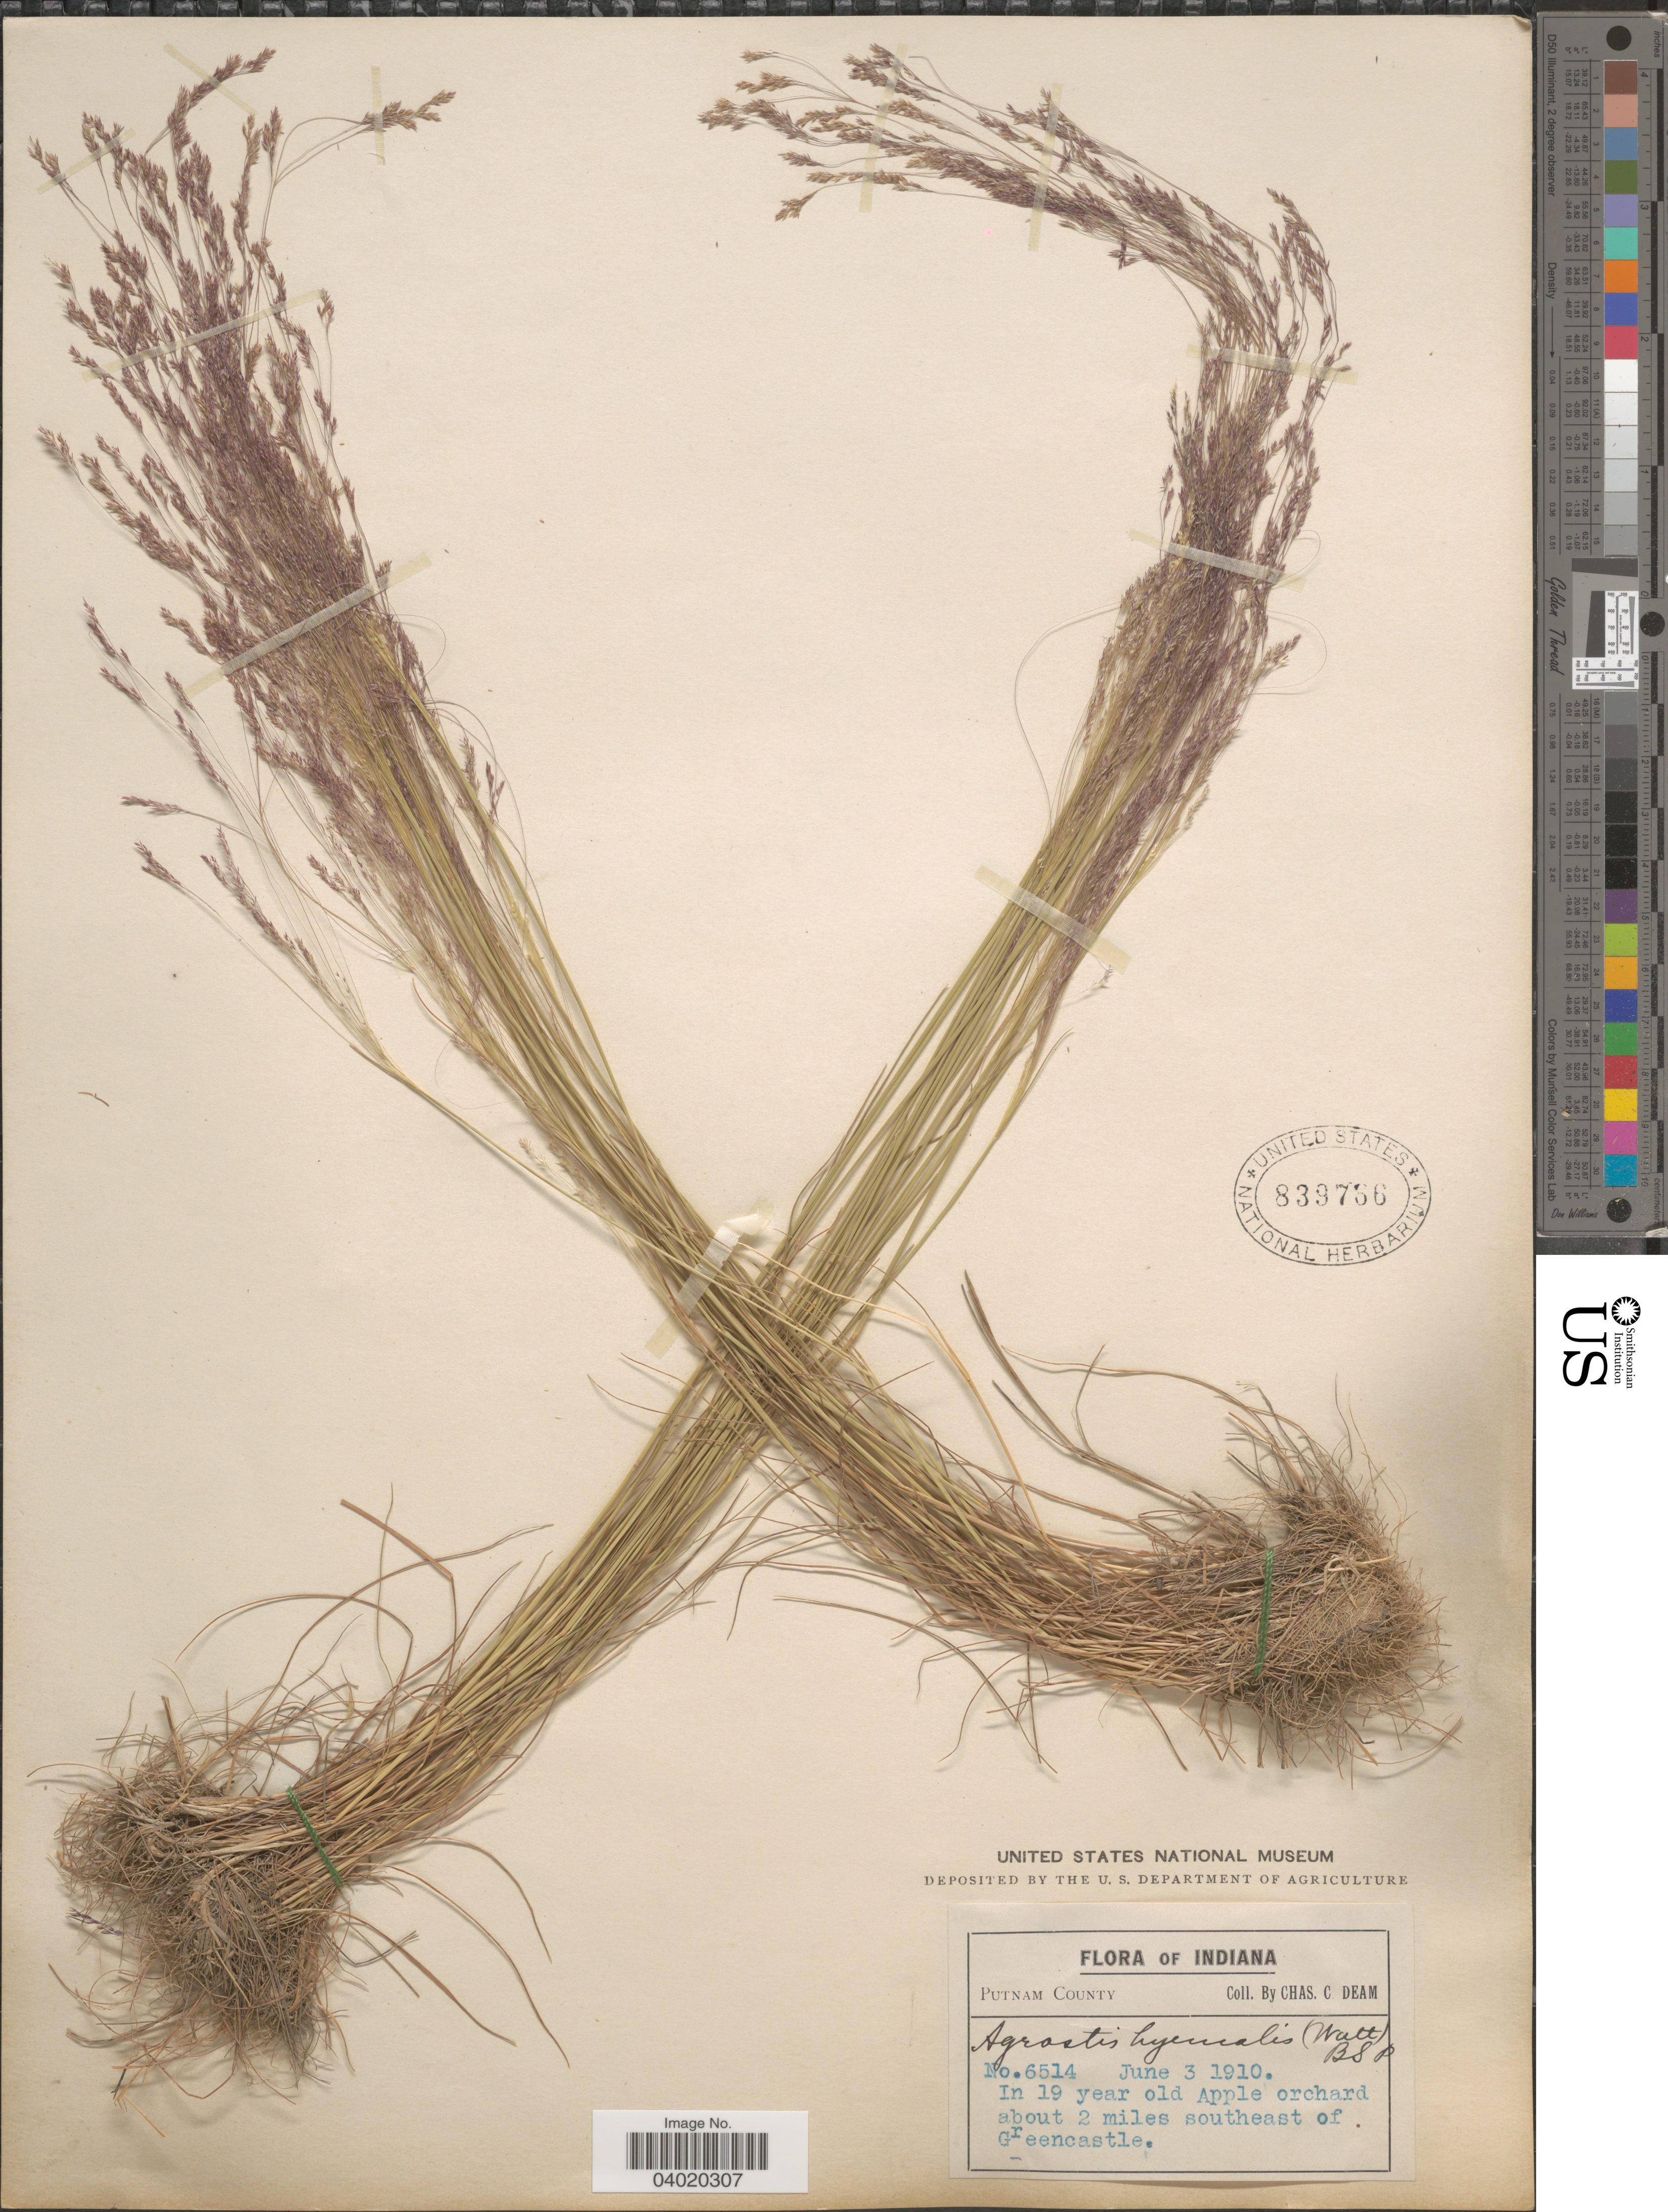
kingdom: Plantae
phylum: Tracheophyta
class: Liliopsida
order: Poales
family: Poaceae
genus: Agrostis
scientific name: Agrostis hyemalis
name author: (Walter) Britton et al.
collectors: C. C. Deam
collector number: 6514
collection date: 1910-06-03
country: United States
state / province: Indiana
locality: Putnam County. In 19 year old Apple orchard about 2 miles southeast of Greencastle.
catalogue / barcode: US 839766